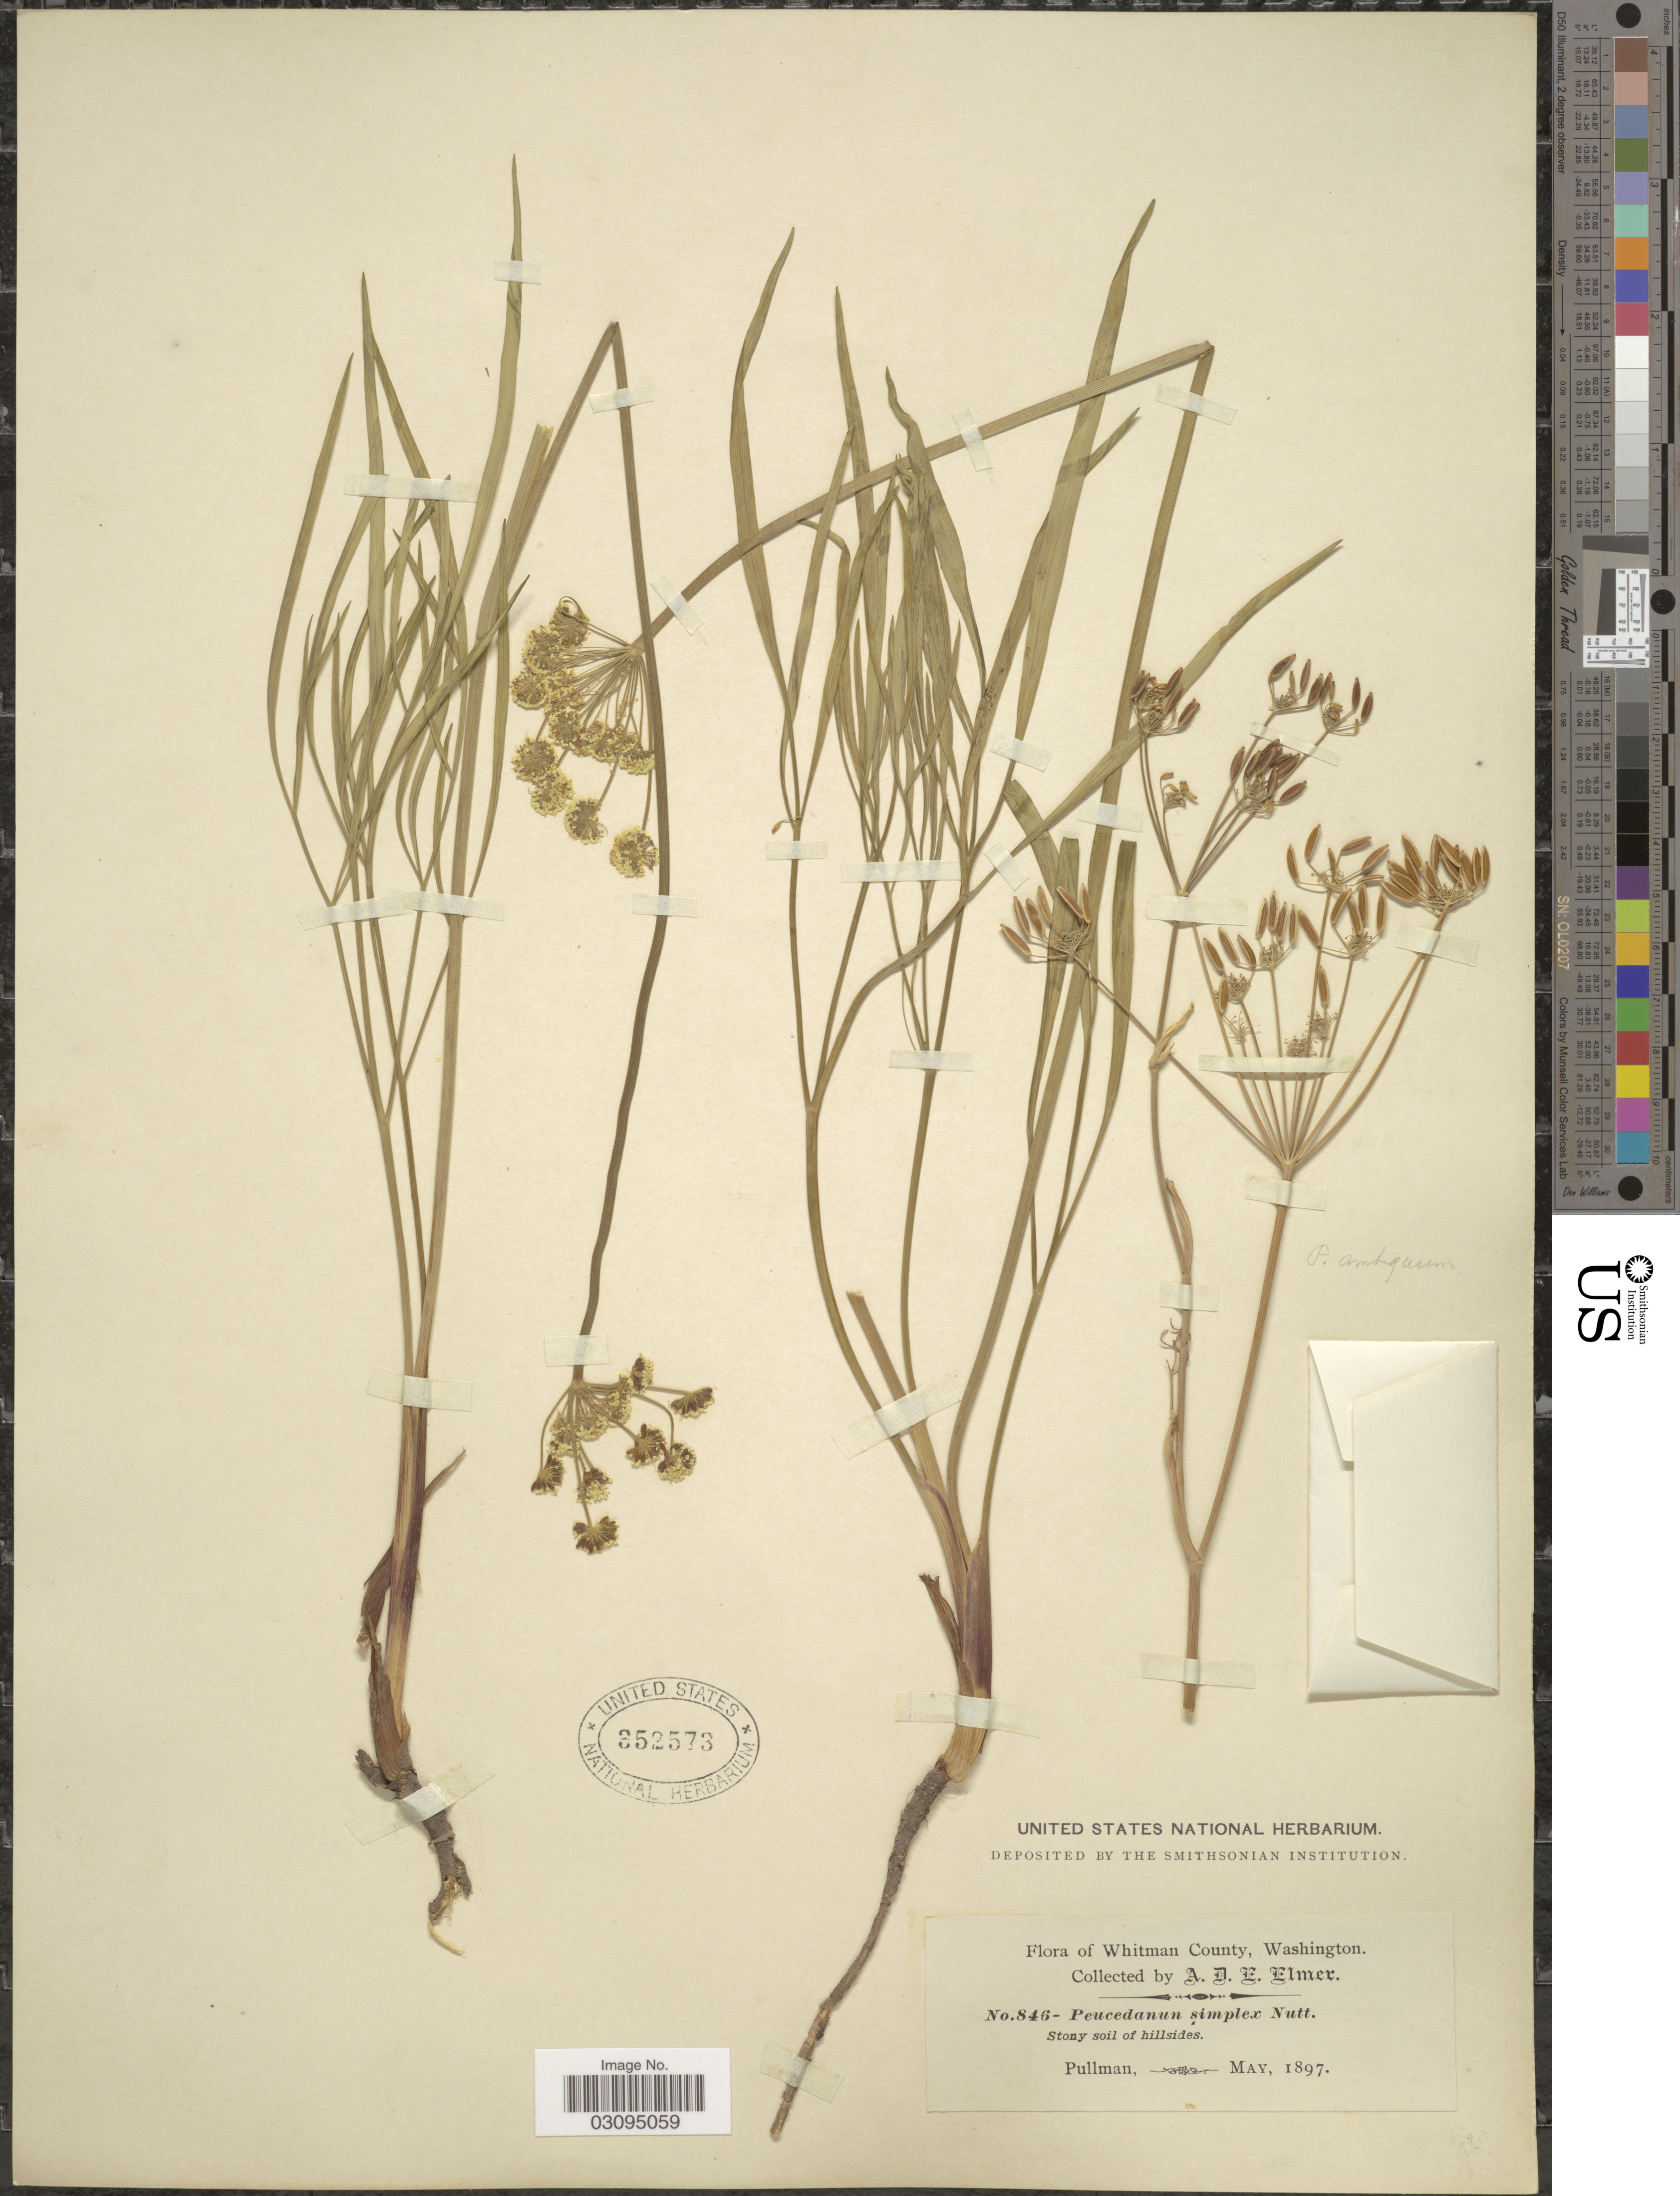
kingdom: Plantae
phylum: Tracheophyta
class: Magnoliopsida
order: Apiales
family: Apiaceae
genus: Lomatium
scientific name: Lomatium simplex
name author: (Nutt. ex S. Watson) J.F. Macbr.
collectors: Pullman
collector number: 846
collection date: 1897-05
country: United States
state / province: Washington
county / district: Whitman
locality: Whitman County.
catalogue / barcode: US 352573